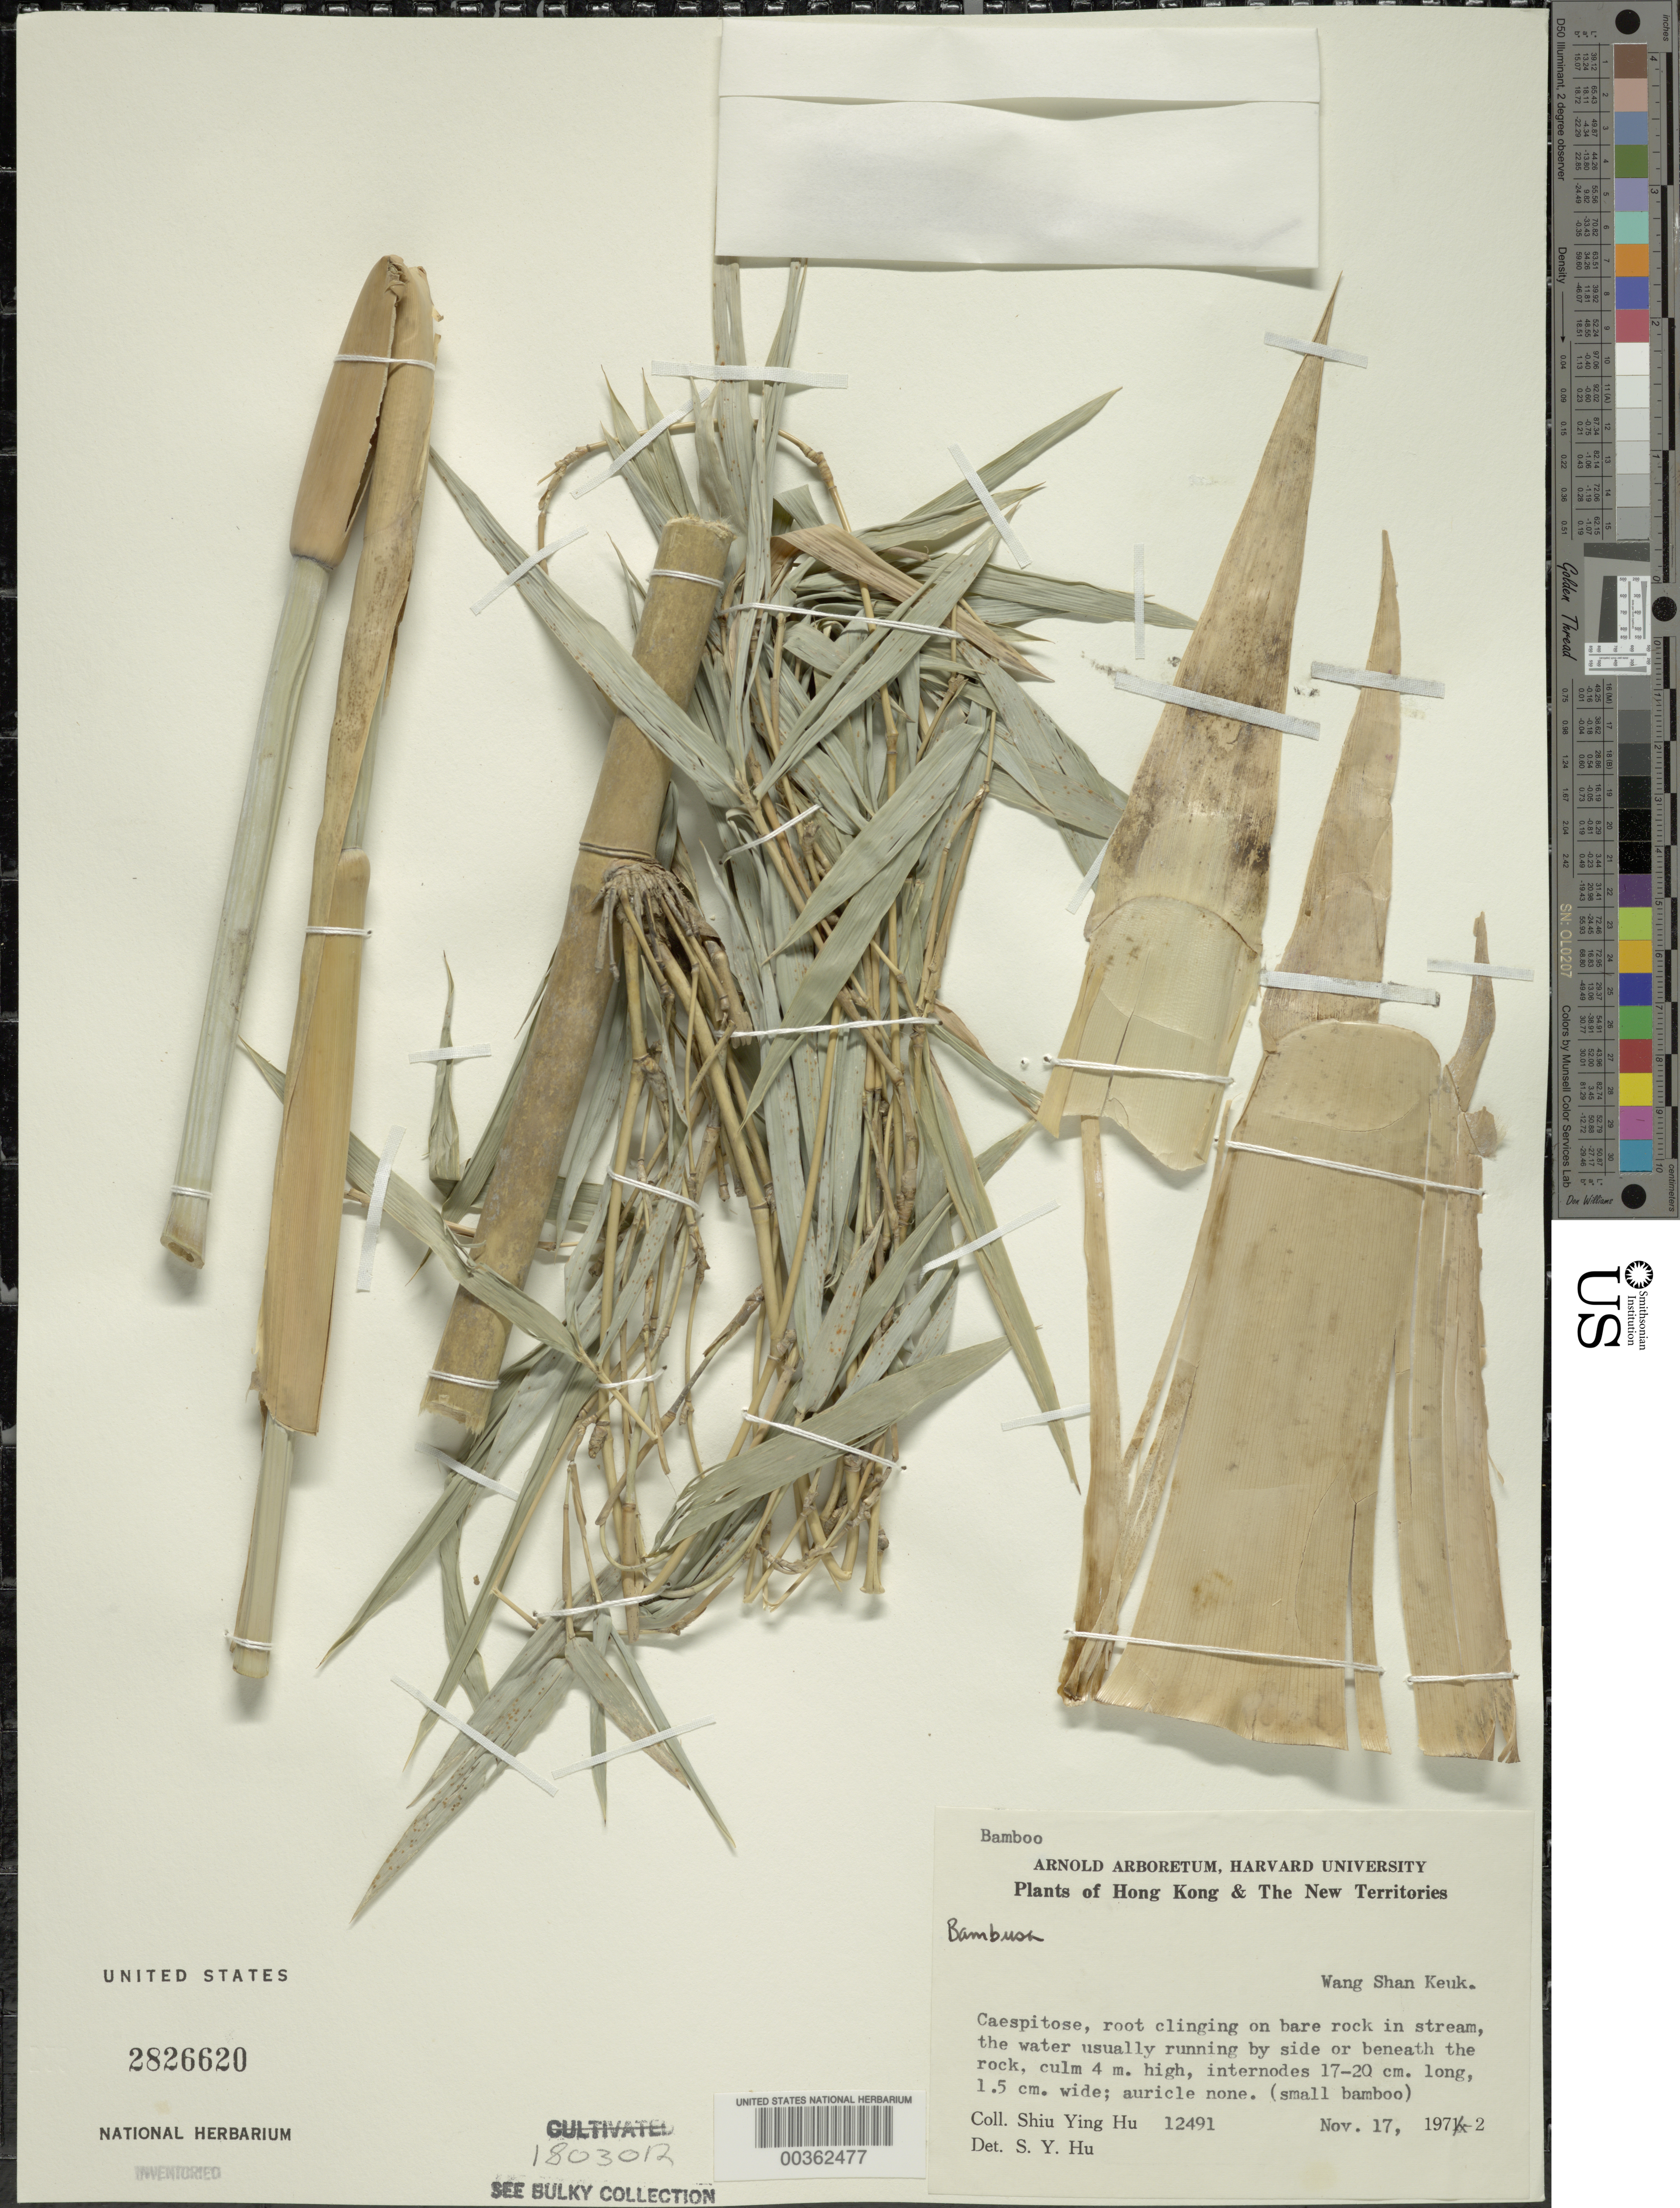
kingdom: Plantae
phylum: Tracheophyta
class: Liliopsida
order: Poales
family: Poaceae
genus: Bambusa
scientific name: Bambusa sp.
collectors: S. Y. Hu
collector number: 12491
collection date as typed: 17 Nov 1972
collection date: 1972-11-17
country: China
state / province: Hong Kong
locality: Wang shan keuk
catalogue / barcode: US 2826620